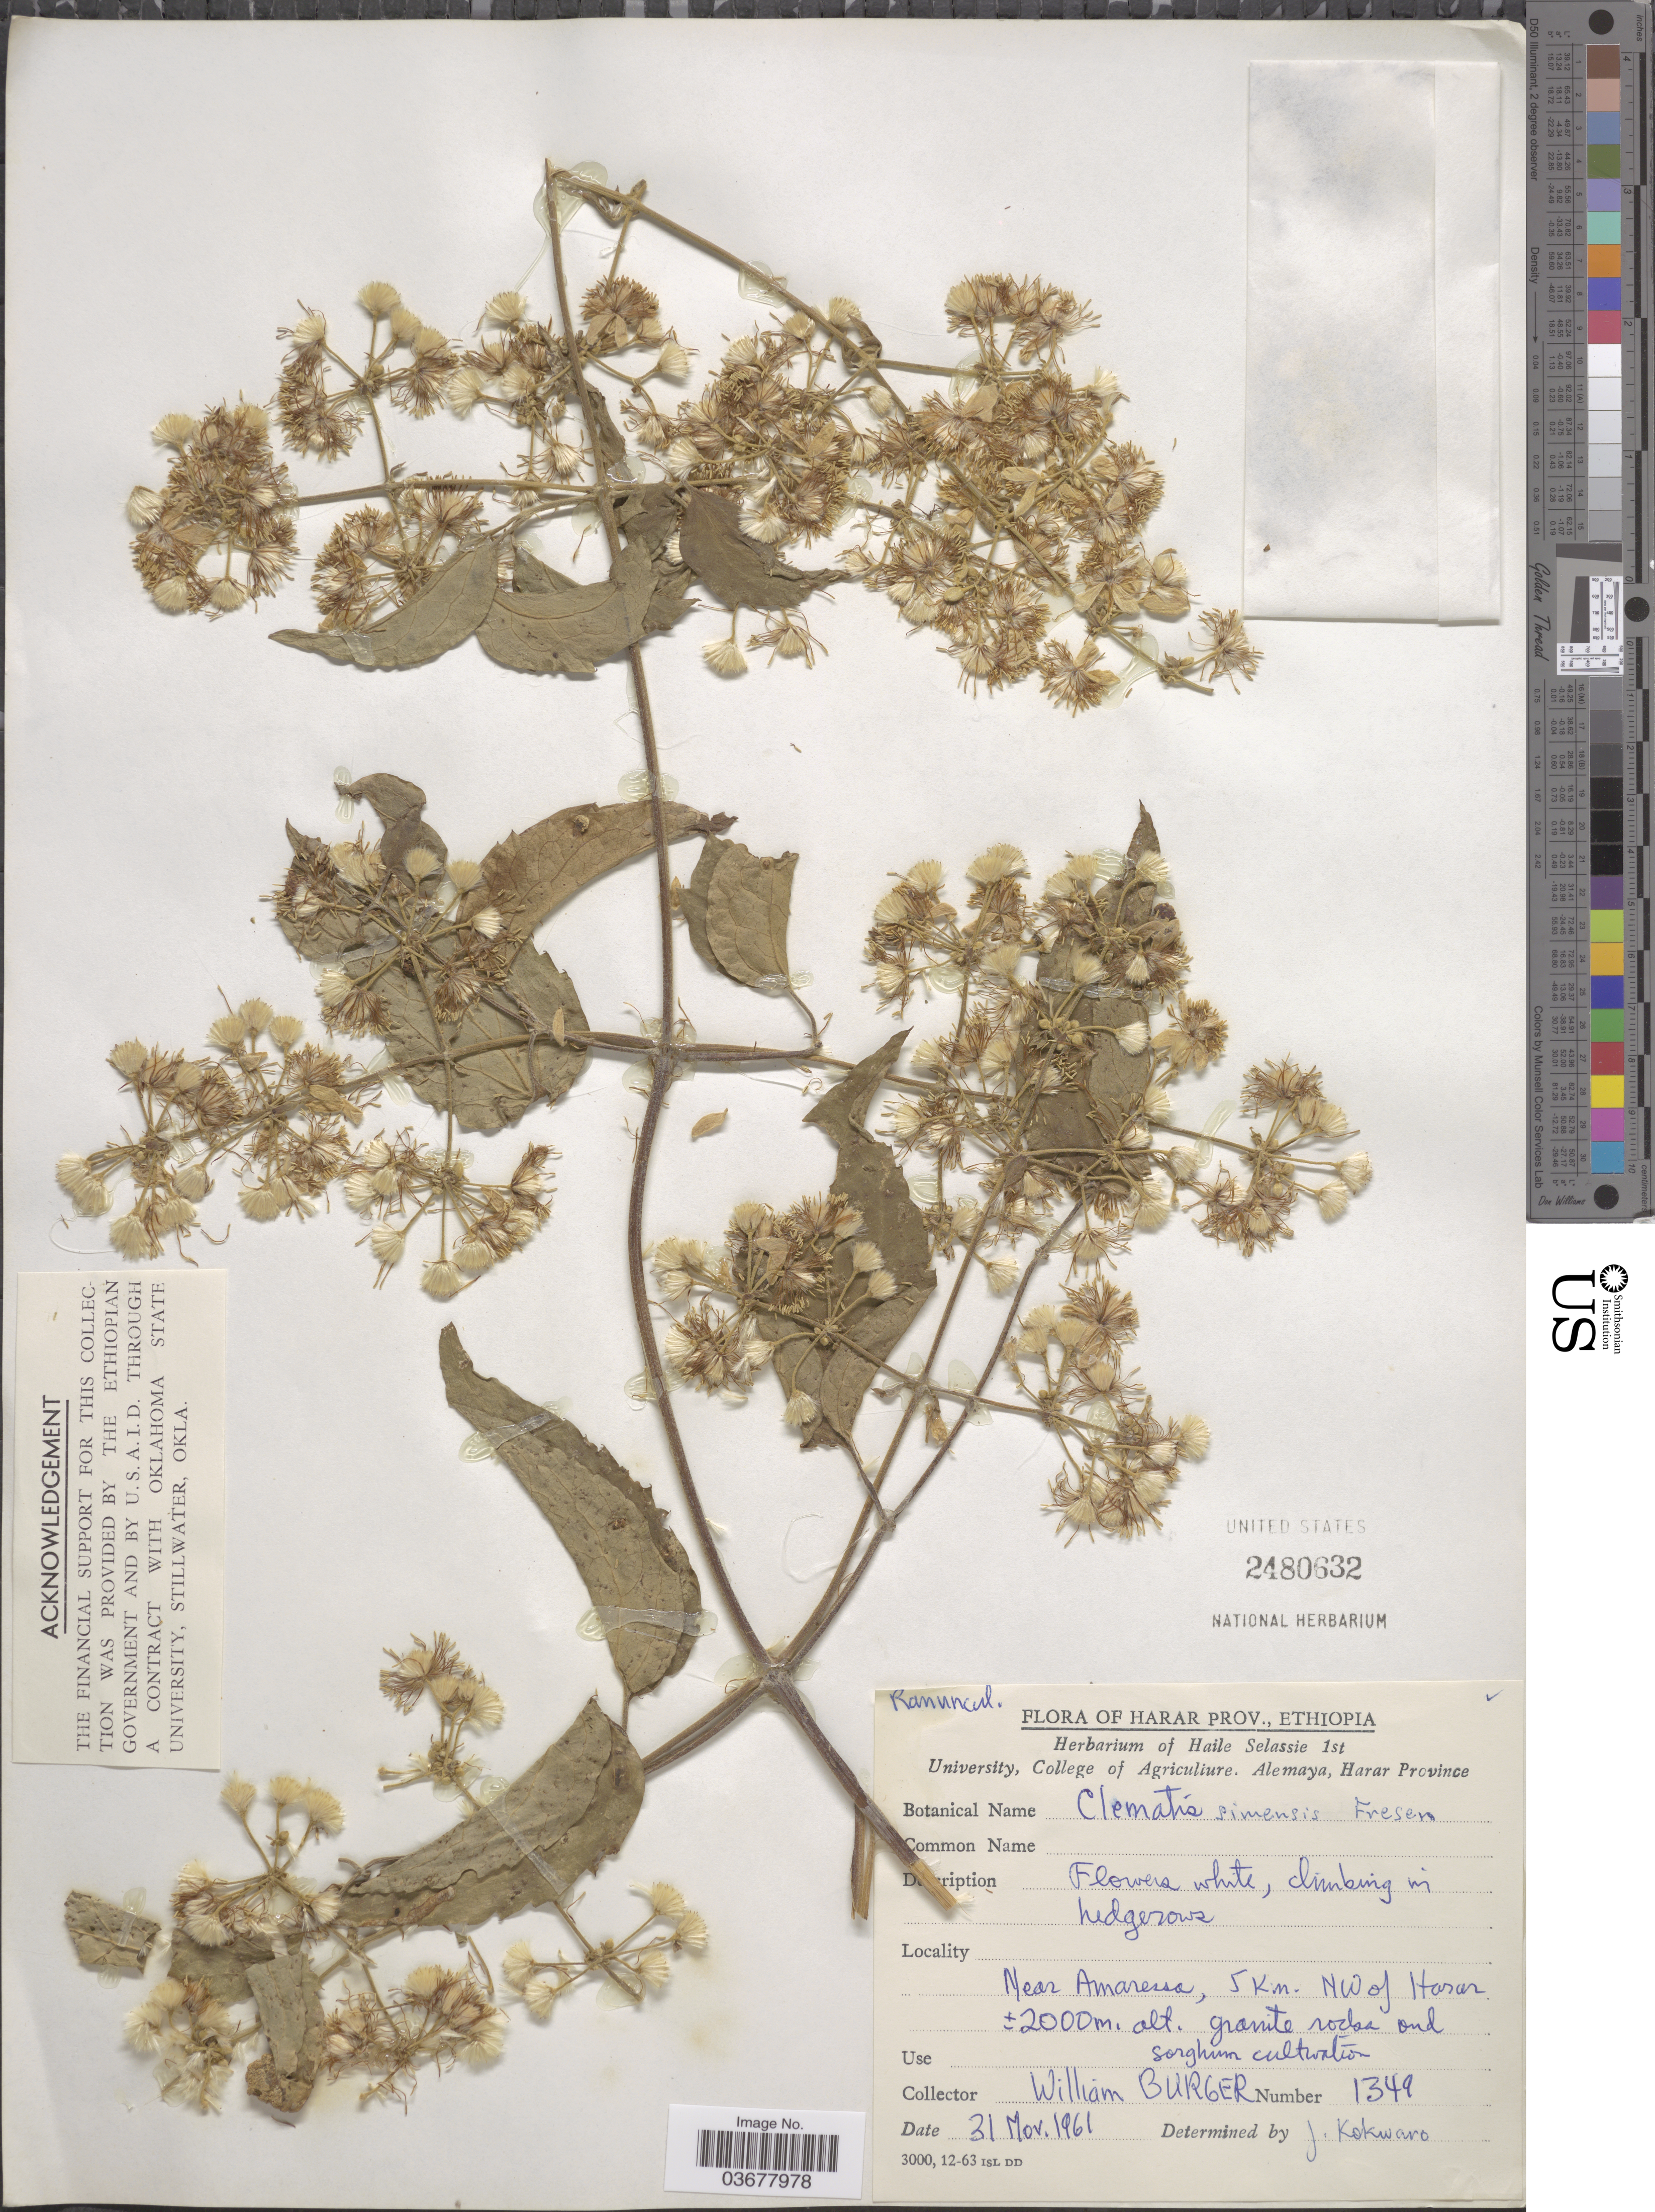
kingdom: Plantae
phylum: Tracheophyta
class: Magnoliopsida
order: Ranunculales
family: Ranunculaceae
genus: Clematis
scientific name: Clematis simensis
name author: Fresen.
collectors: W. Burger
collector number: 1349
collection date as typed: Transcribed d/m/y: 31/11/1961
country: Ethiopia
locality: Harar Prov. Near Amaressa, 5 Km. NW of Harar.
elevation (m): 2000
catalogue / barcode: US 2480632